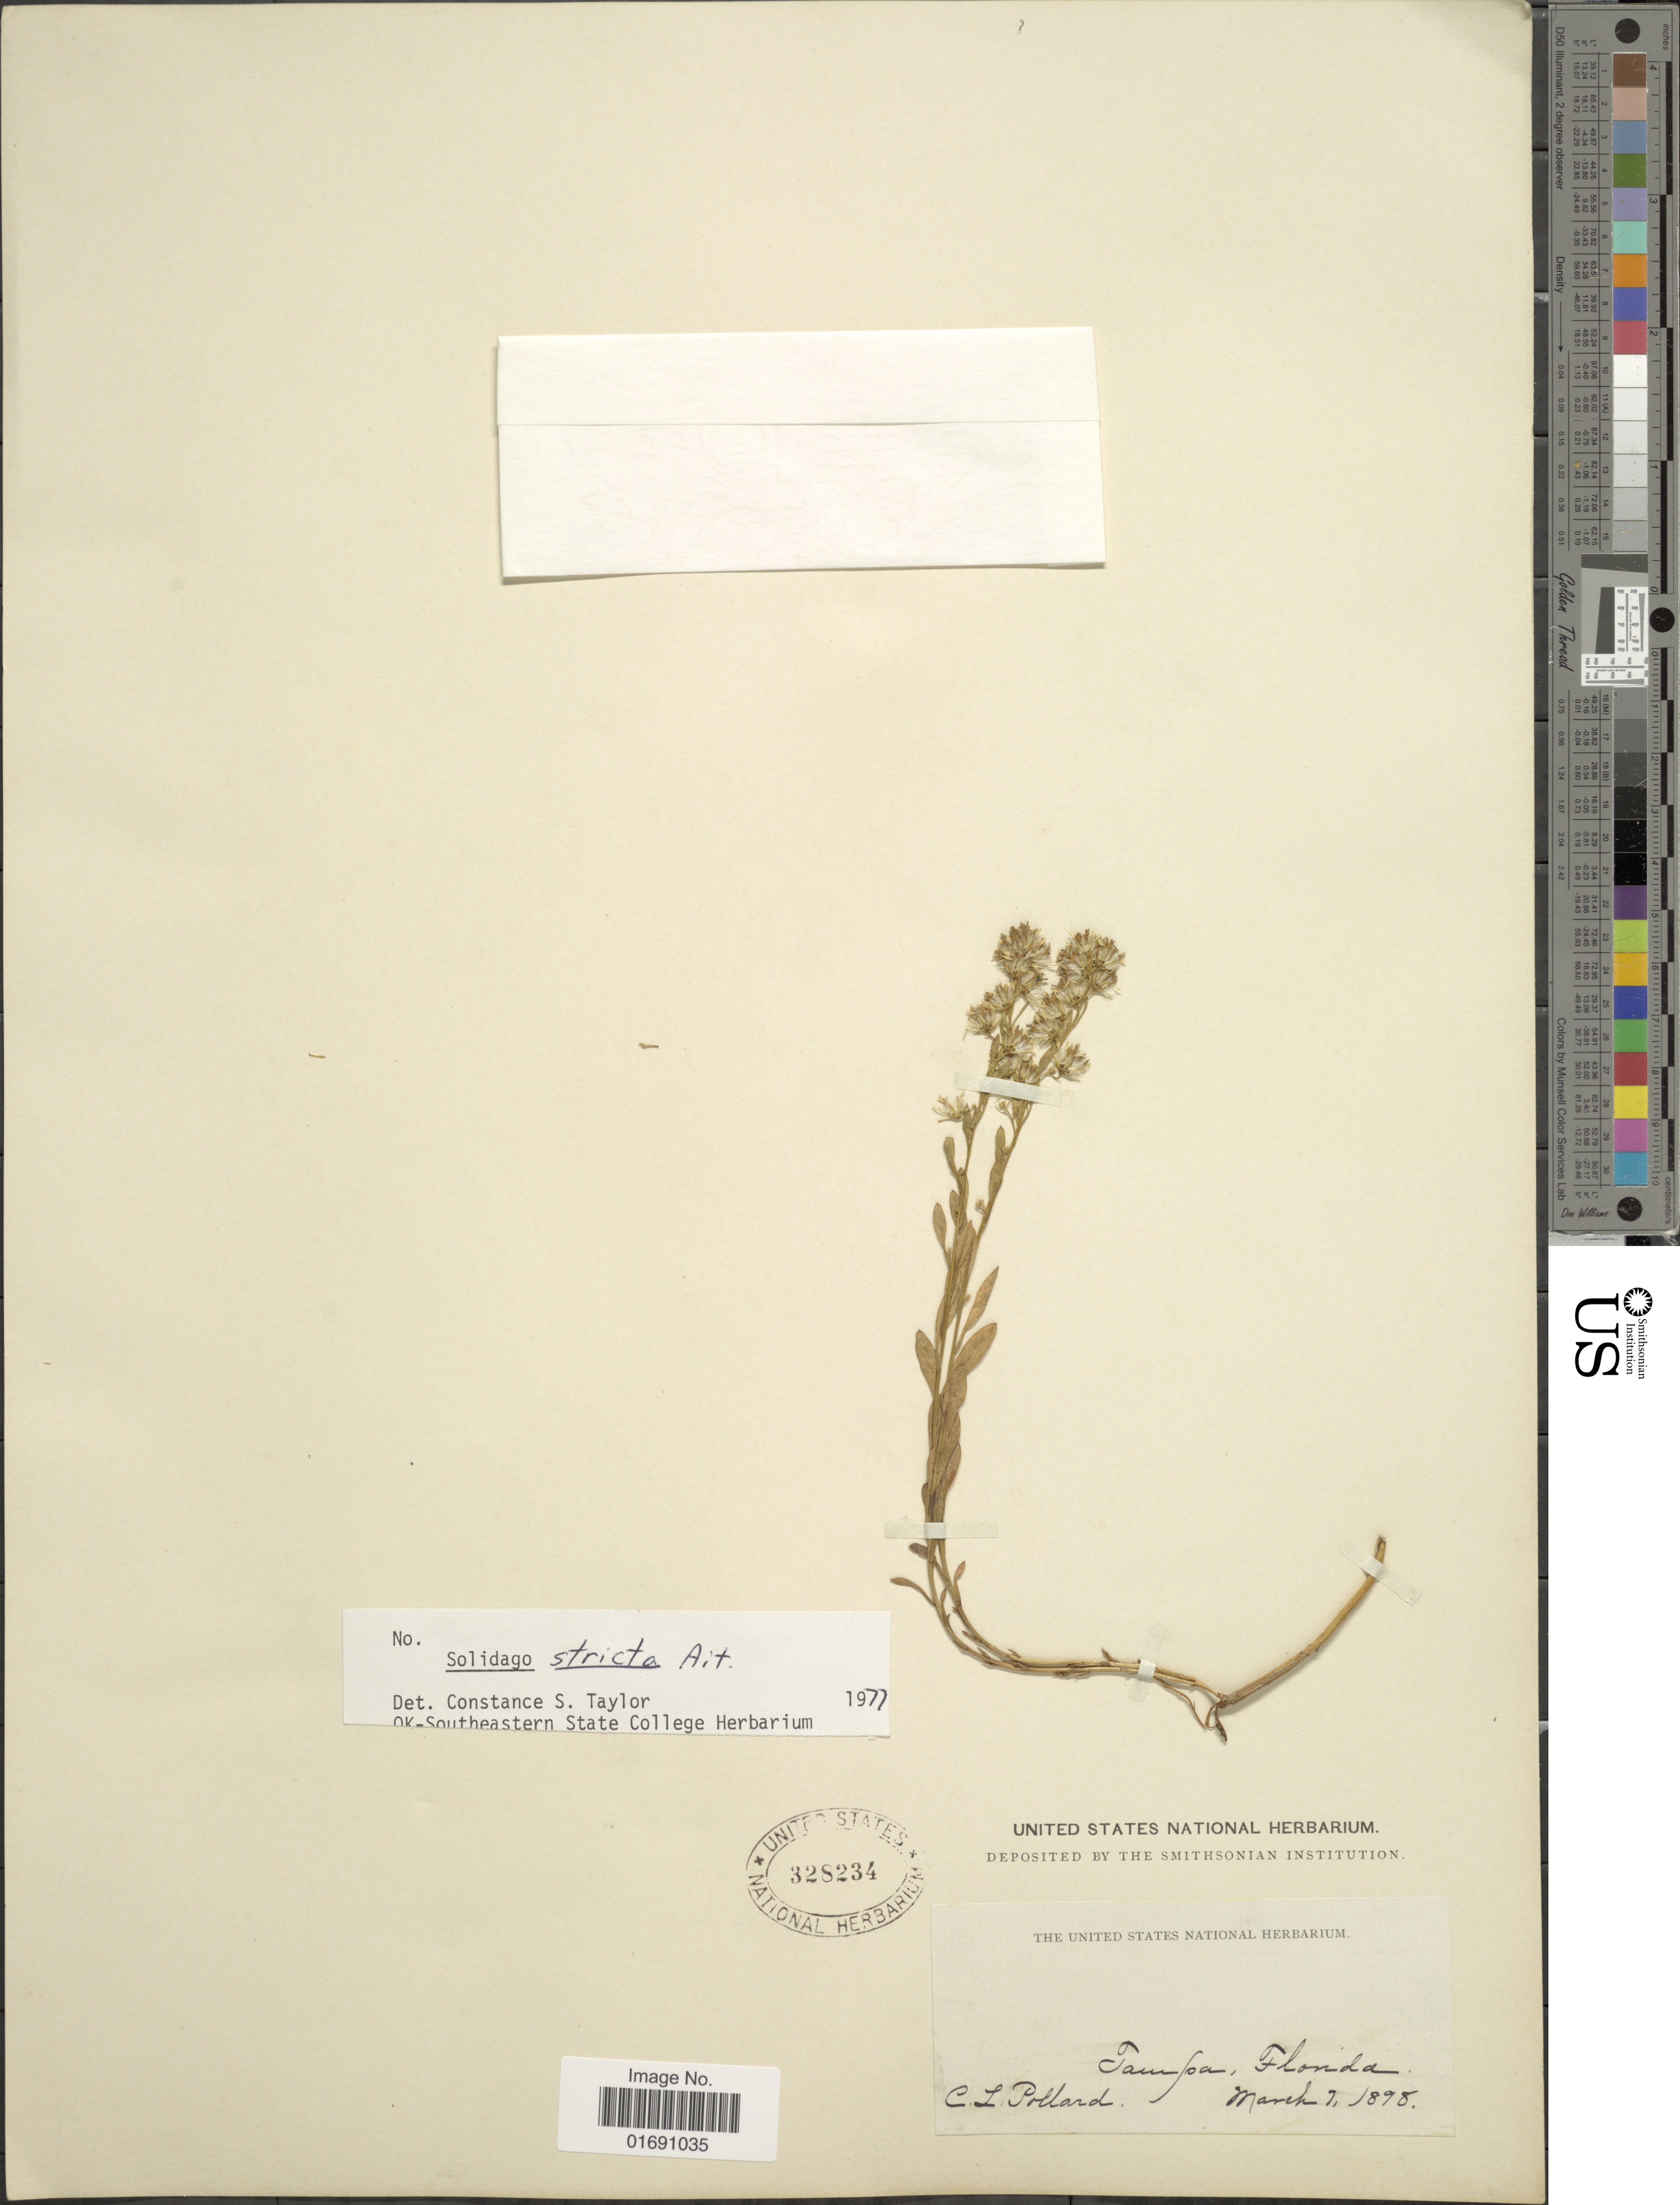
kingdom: Plantae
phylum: Tracheophyta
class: Magnoliopsida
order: Asterales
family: Asteraceae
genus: Solidago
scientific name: Solidago stricta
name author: Aiton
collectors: C. L. Pollard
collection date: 1898-03-07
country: United States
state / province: Florida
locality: Tampa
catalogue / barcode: US 328234